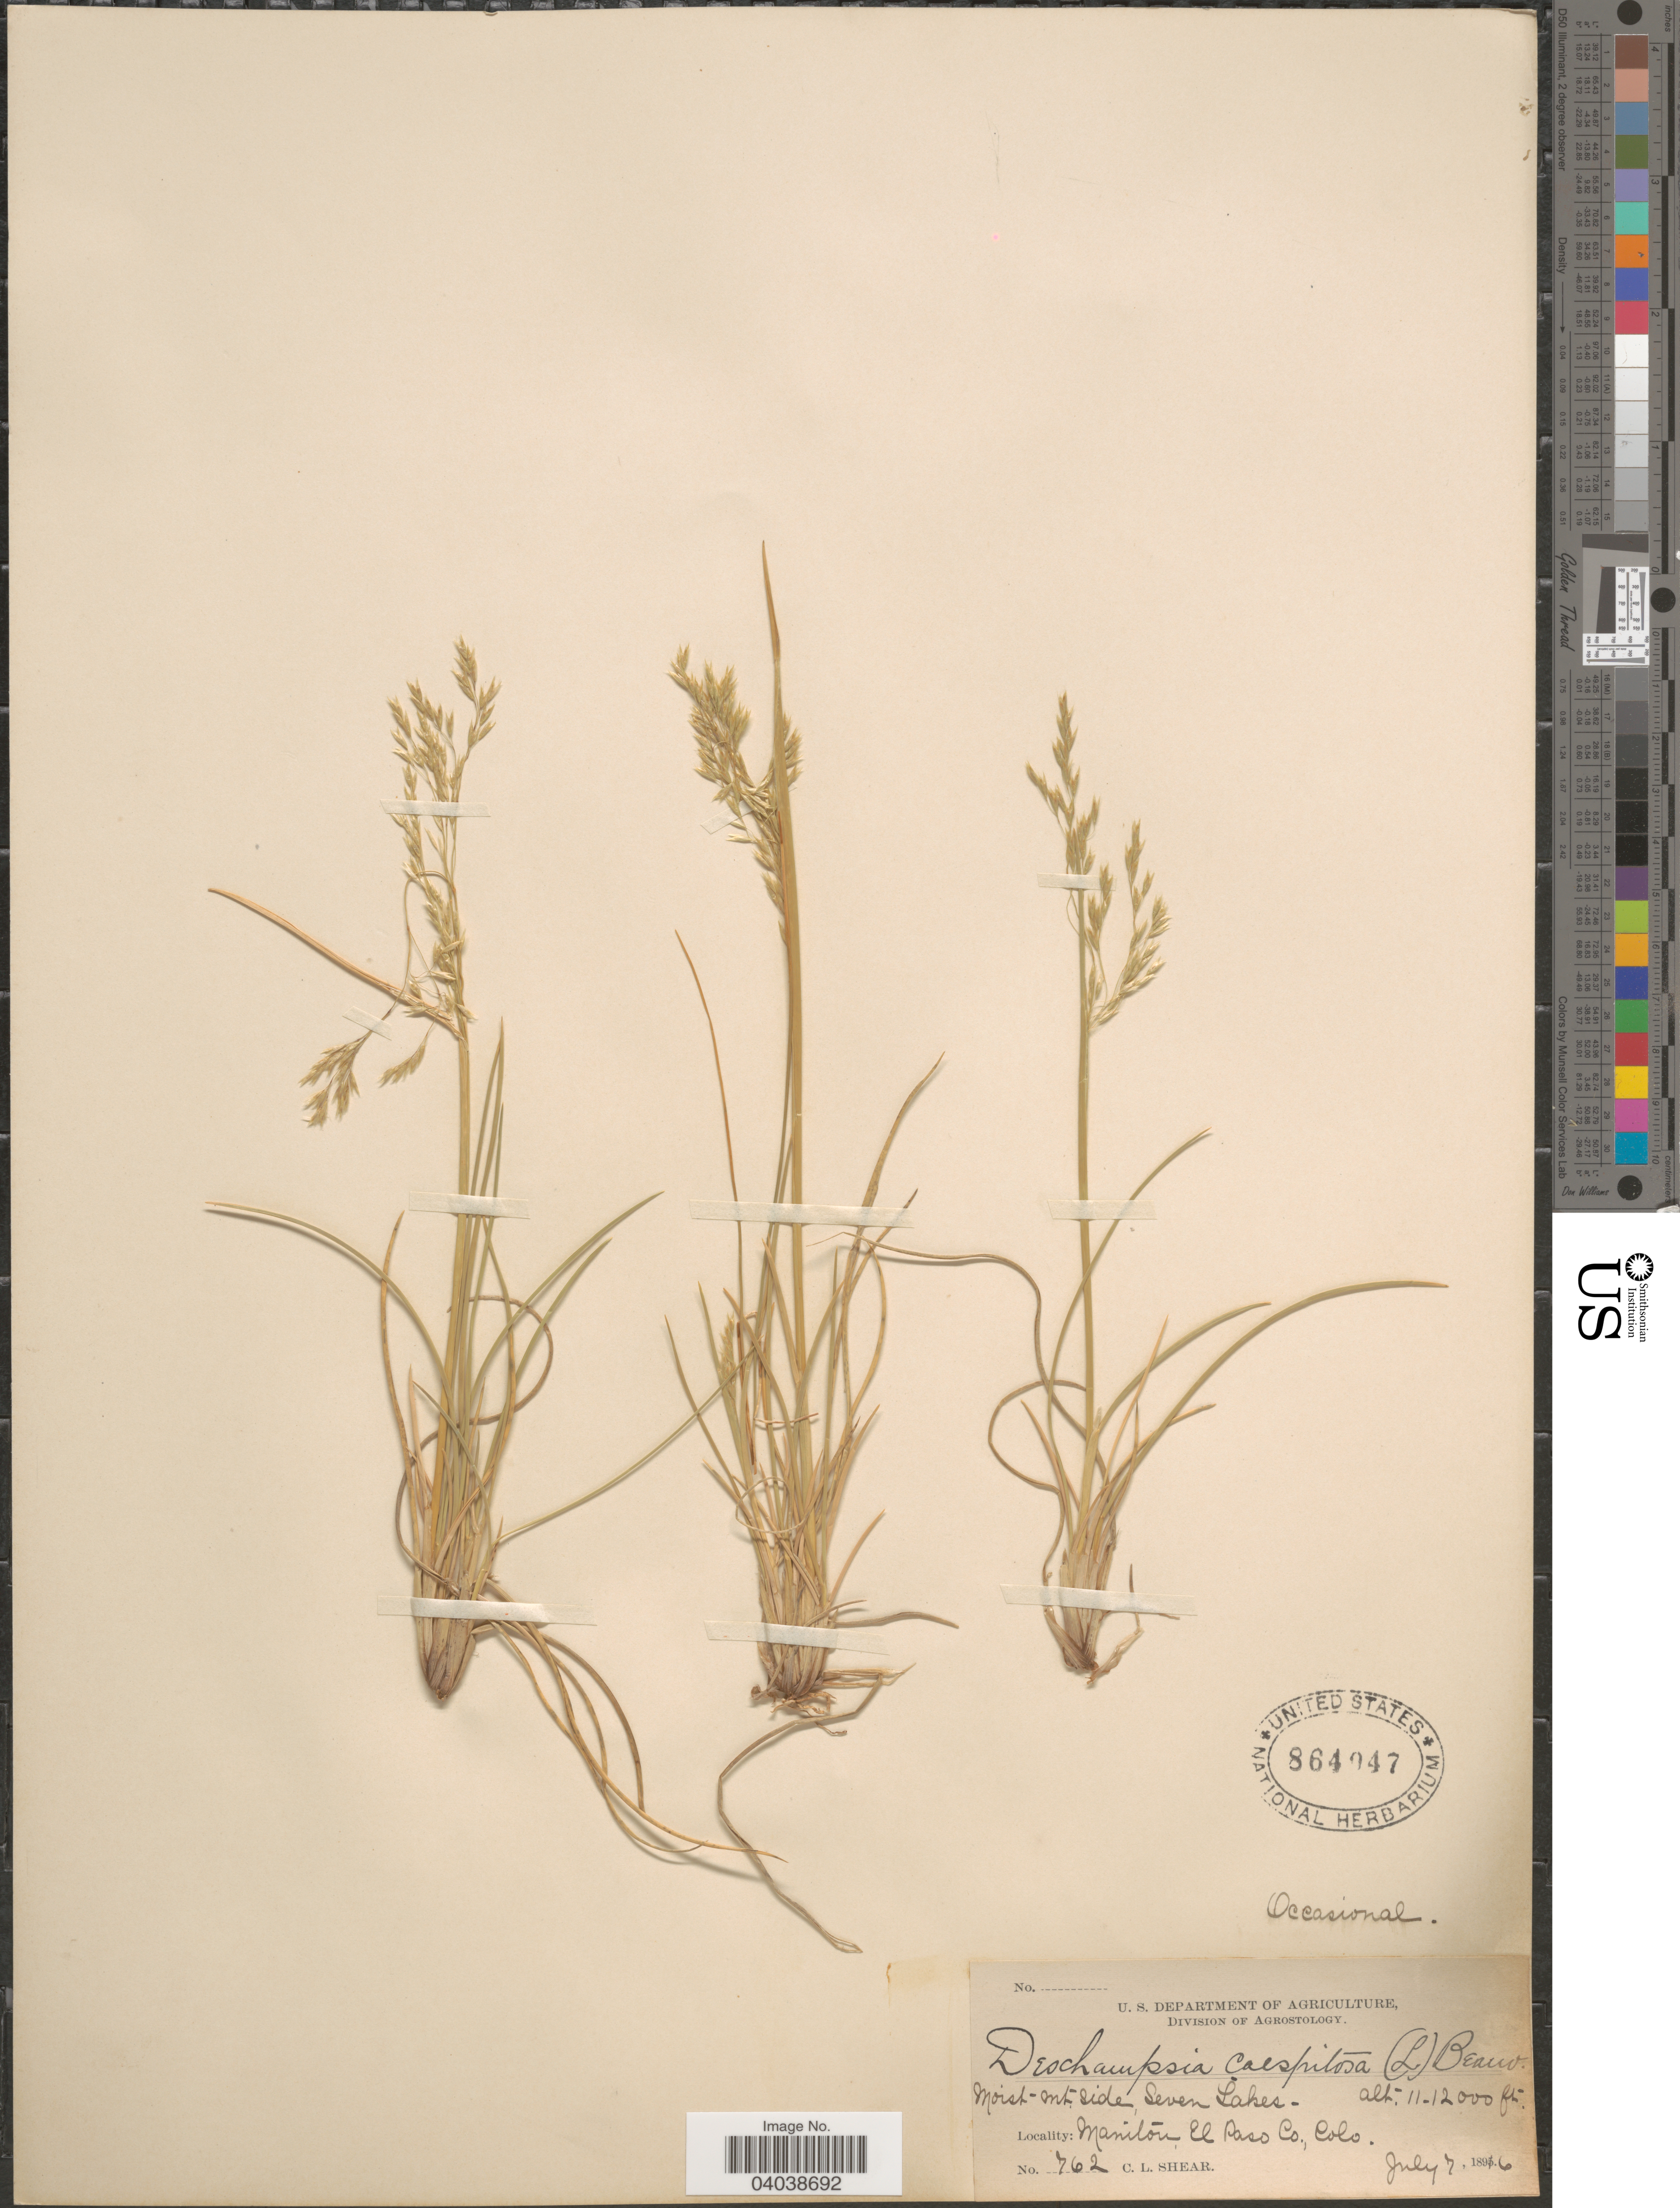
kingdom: Plantae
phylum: Tracheophyta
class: Liliopsida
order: Poales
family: Poaceae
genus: Deschampsia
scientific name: Deschampsia cespitosa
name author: (L.) P. Beauv.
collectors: C. L. Shear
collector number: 762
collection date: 1896-07-07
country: United States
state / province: Colorado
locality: Moist Mt. Side, Seven Lakes. Manitou, El Paso Co.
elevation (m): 3353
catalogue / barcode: US 864947